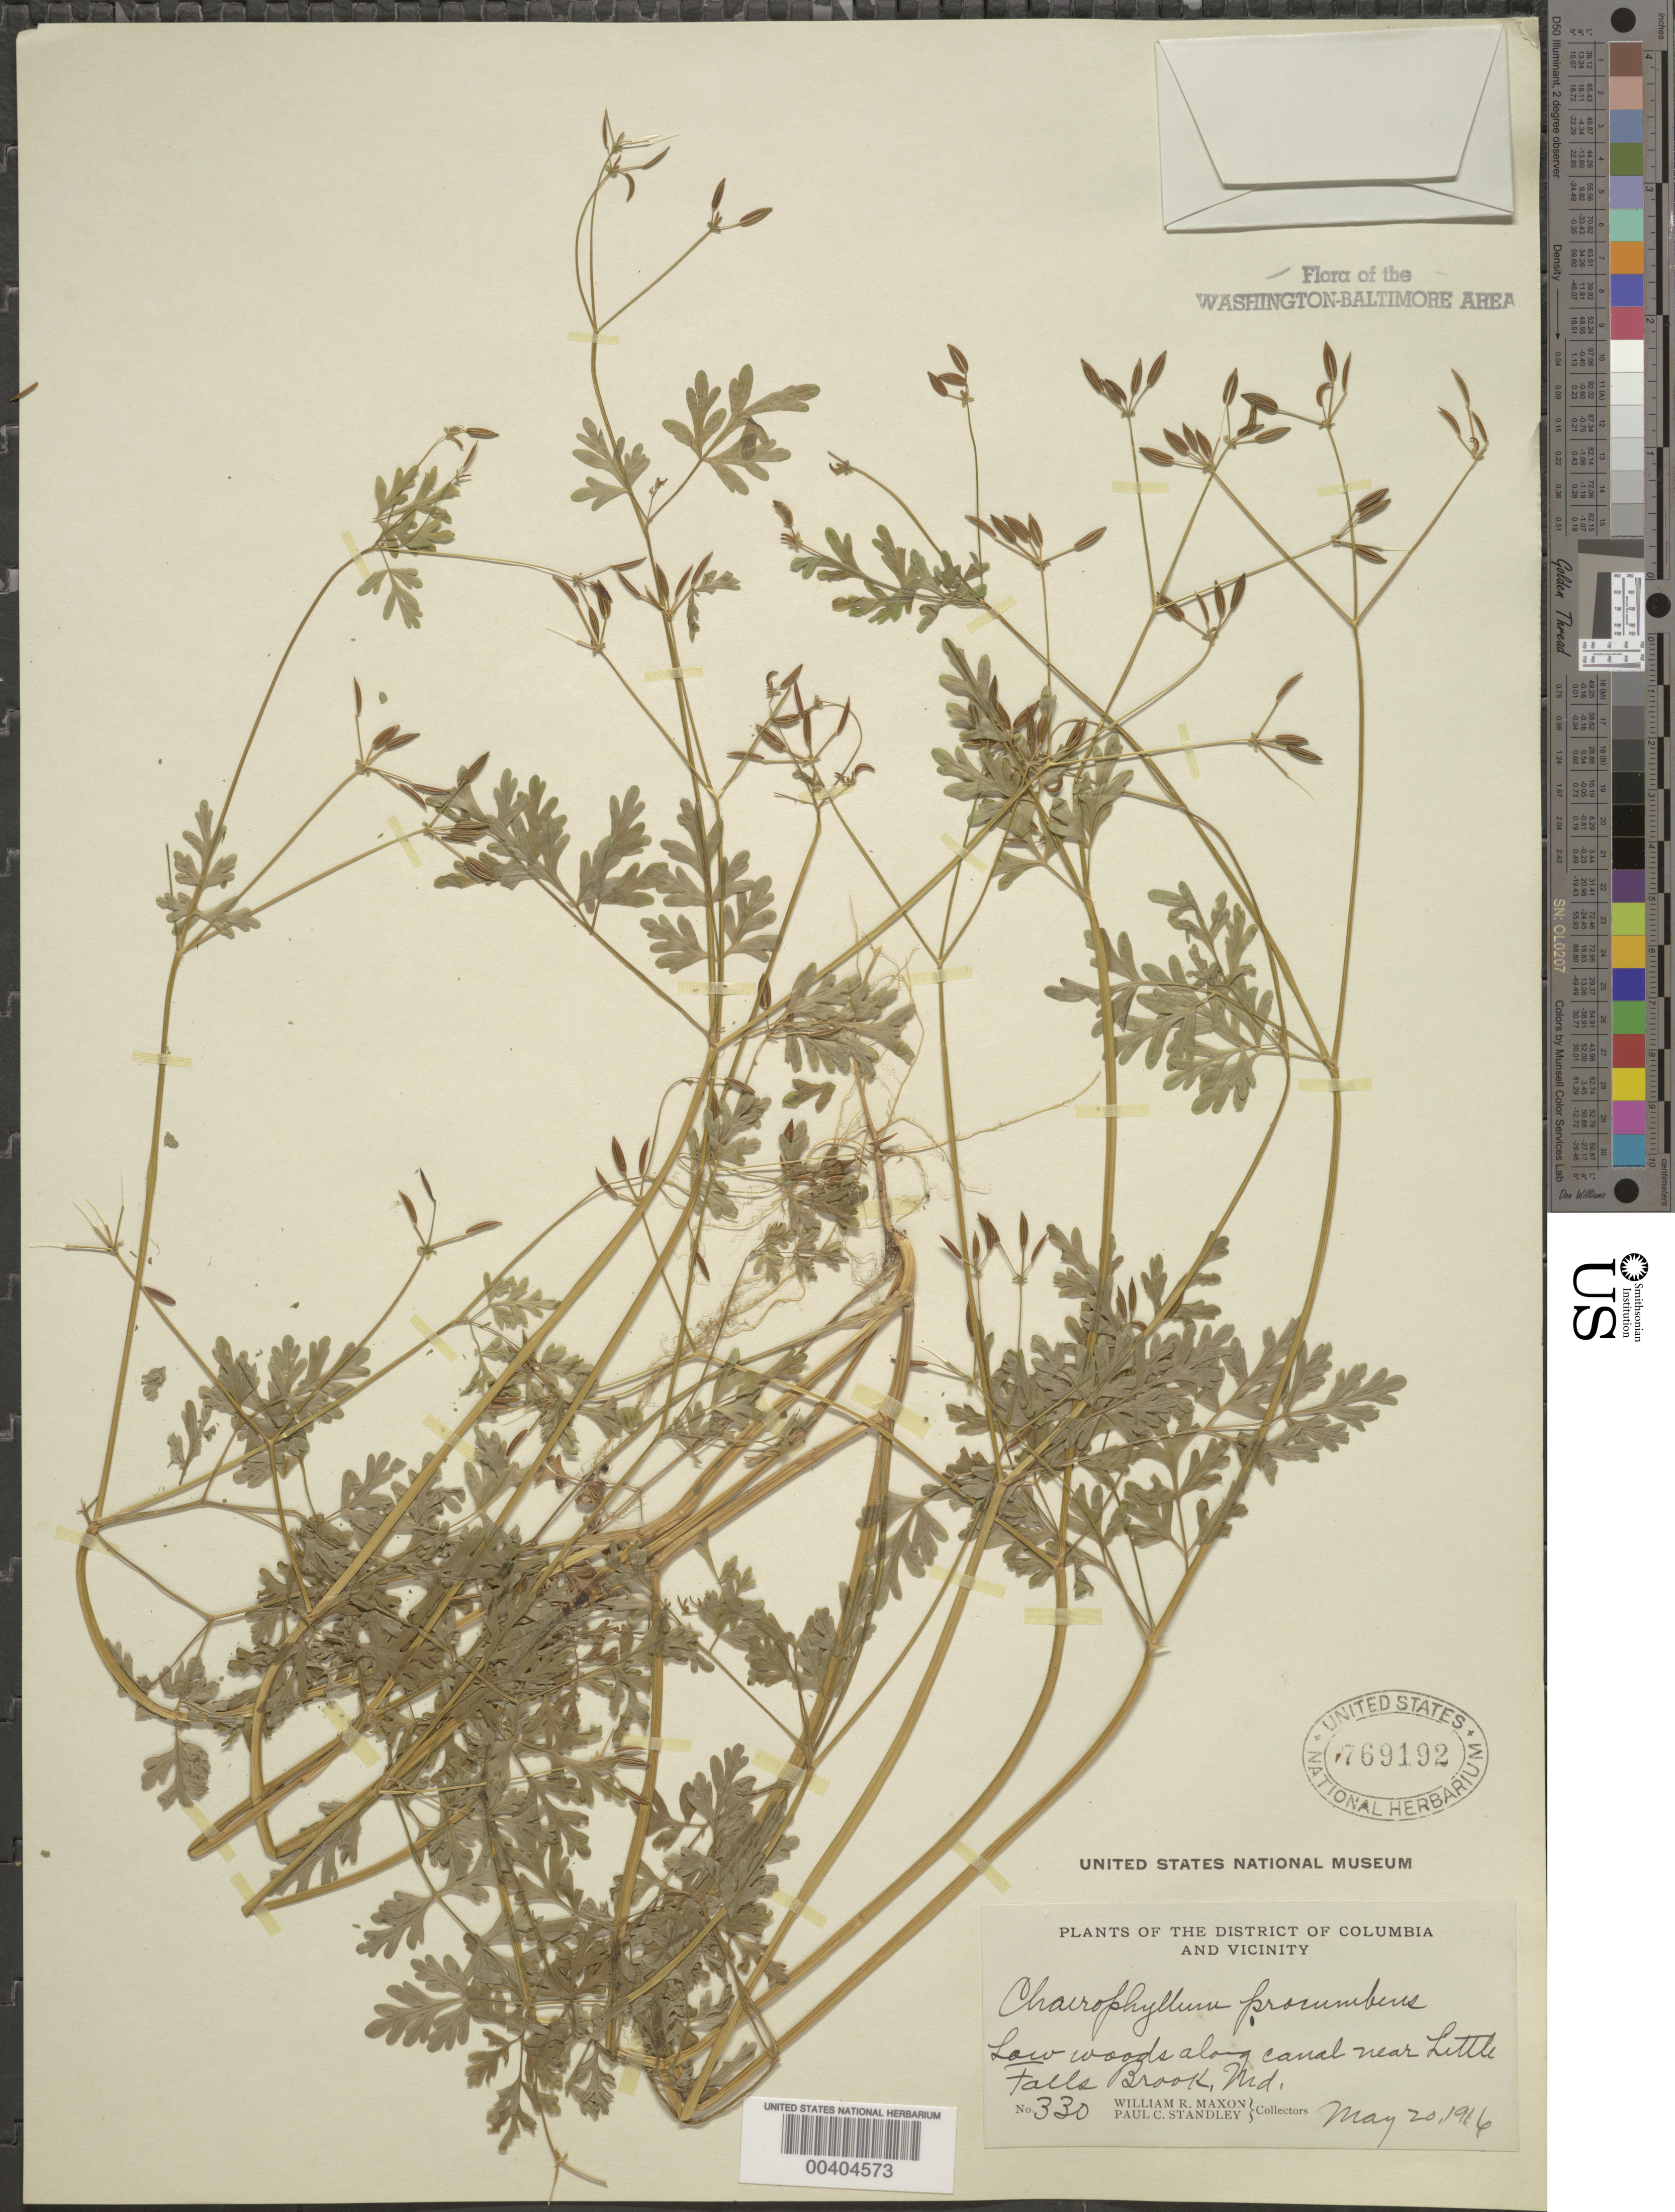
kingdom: Plantae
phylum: Tracheophyta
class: Magnoliopsida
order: Apiales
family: Apiaceae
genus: Chaerophyllum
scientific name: Chaerophyllum procumbens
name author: (L.) Crantz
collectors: W. R. Maxon & P. C. Standley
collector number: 330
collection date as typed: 20 May 1916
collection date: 1916-05-20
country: United States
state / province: Maryland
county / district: Montgomery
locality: C. & O. Canal near Little Falls Brook C. & O. Canal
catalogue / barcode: US 769192